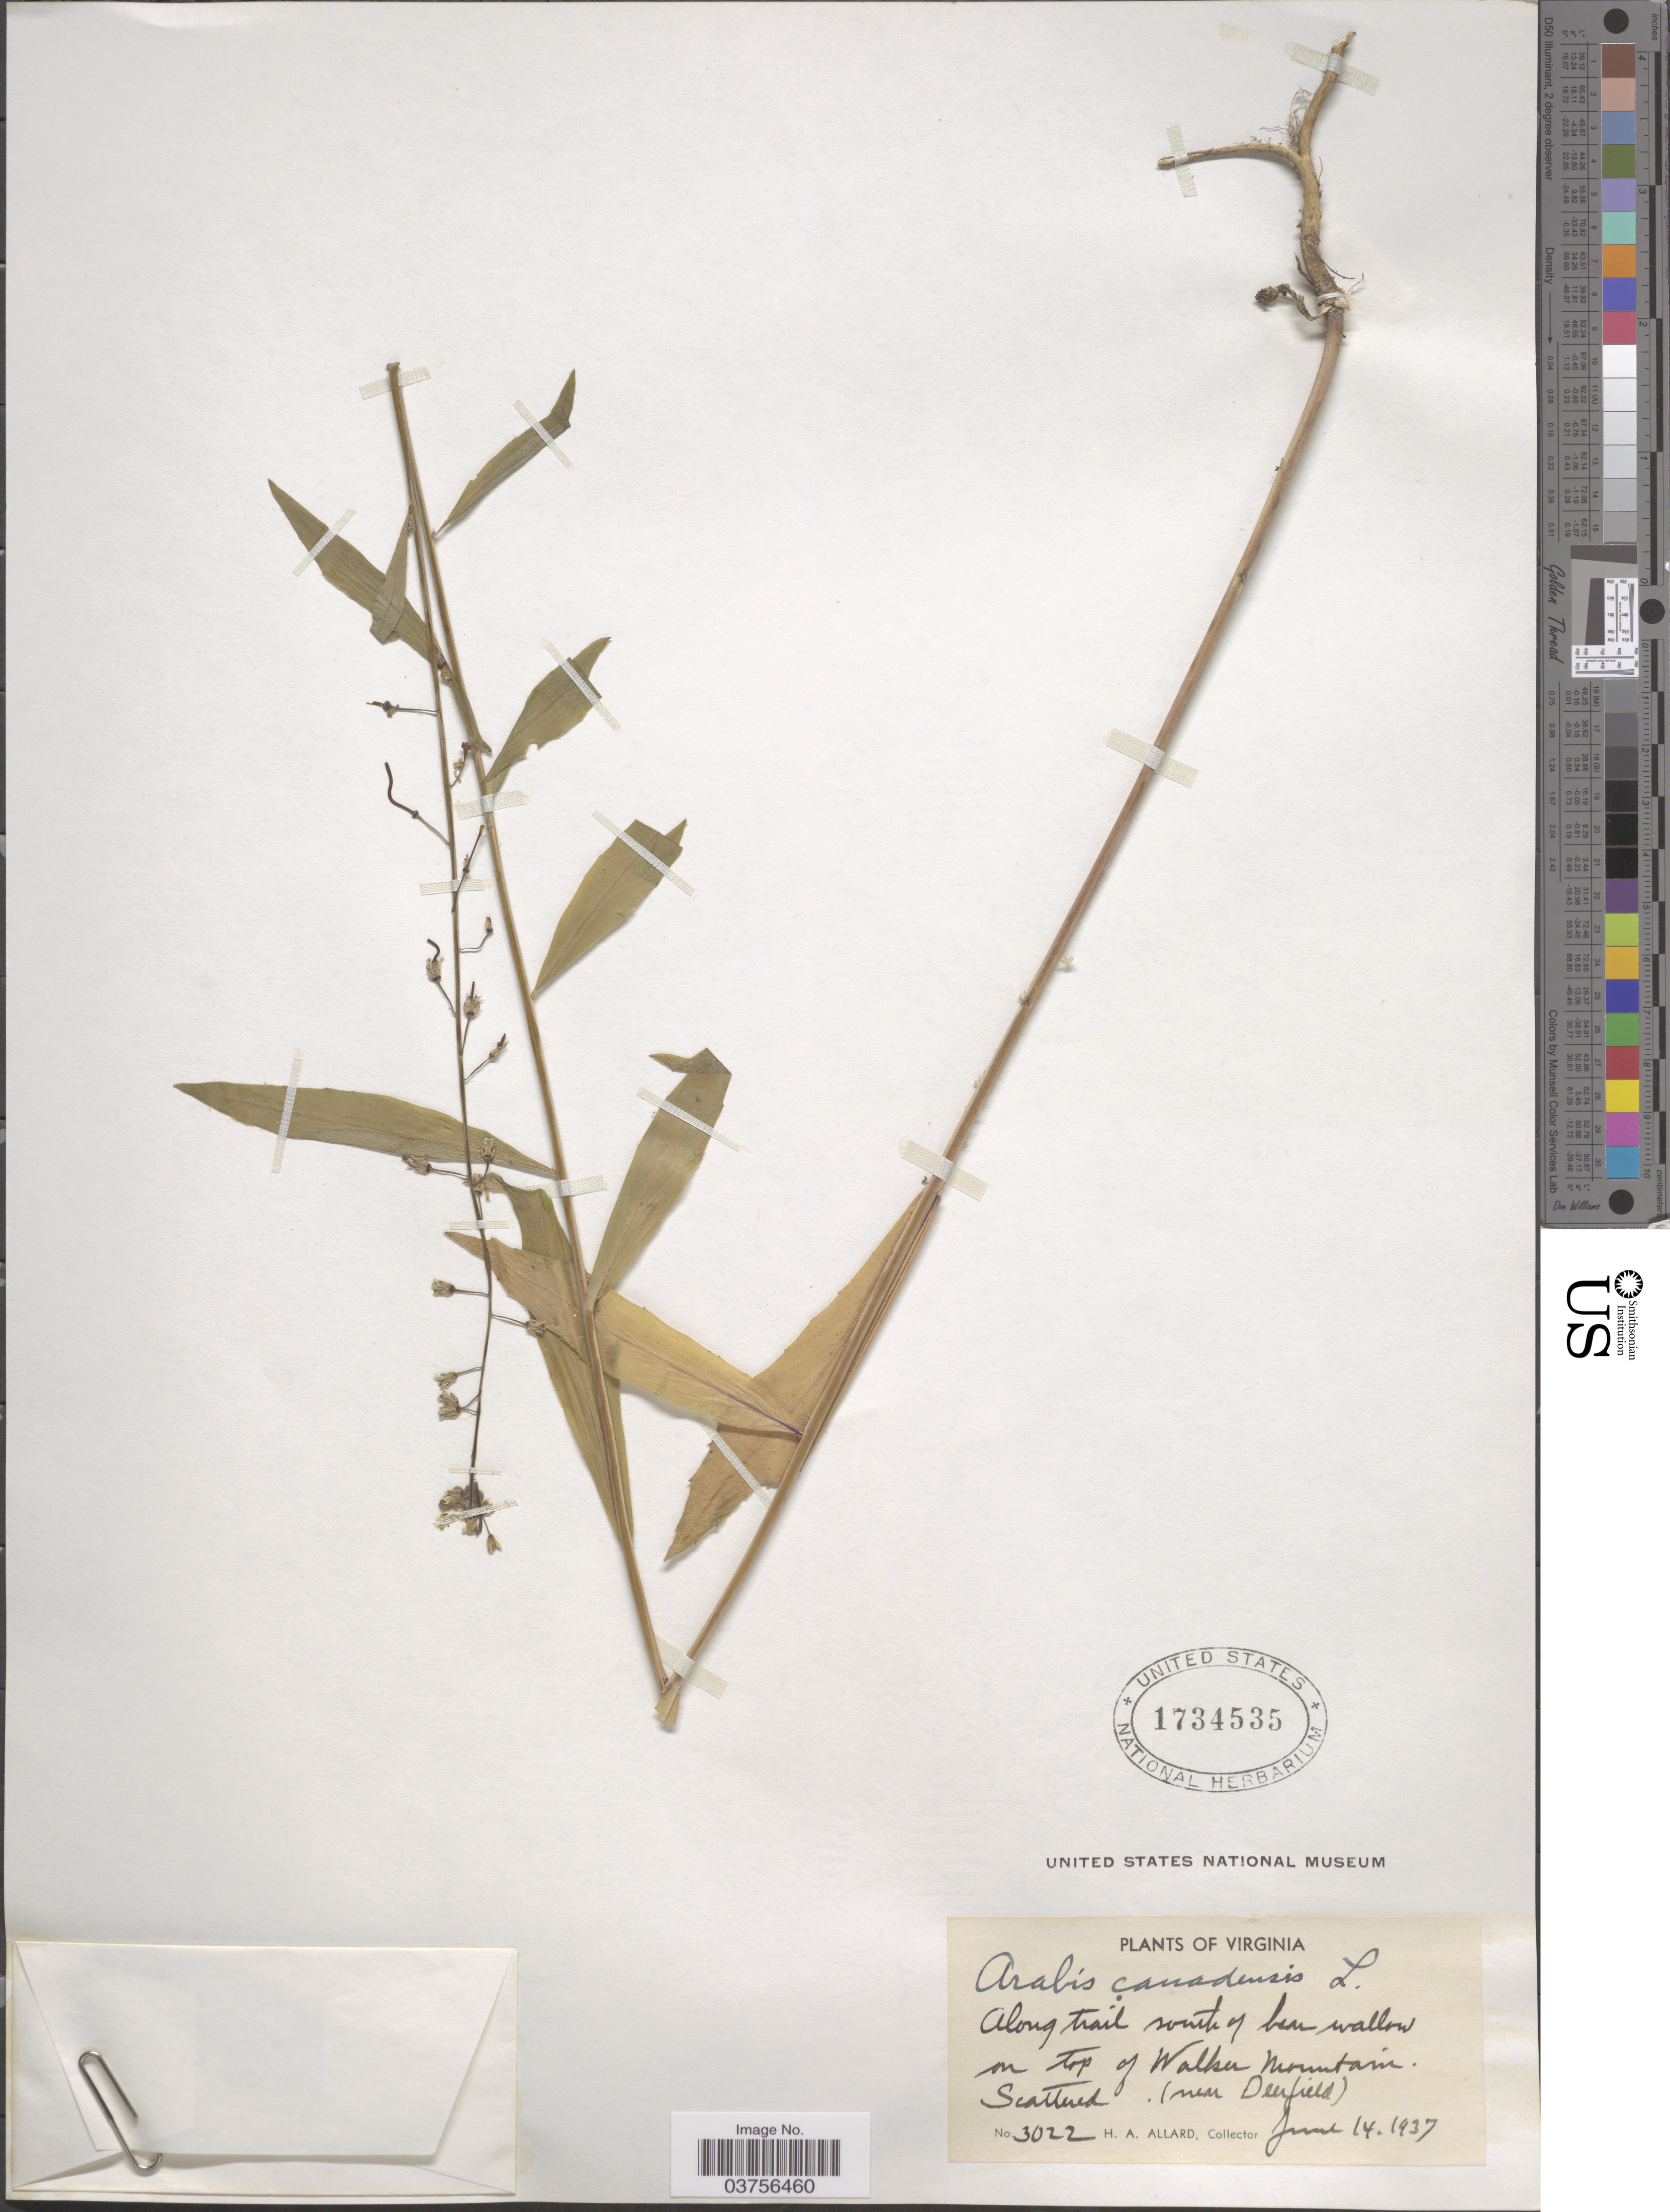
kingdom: Plantae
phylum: Tracheophyta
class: Magnoliopsida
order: Brassicales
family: Brassicaceae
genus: Arabis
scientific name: Arabis canadensis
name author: L.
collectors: H. A. Allard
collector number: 3022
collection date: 1937-06-14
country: United States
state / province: Virginia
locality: Along trail north of bear wallow on top of Walker Mountain (near Deerfield).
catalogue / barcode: US 1734535